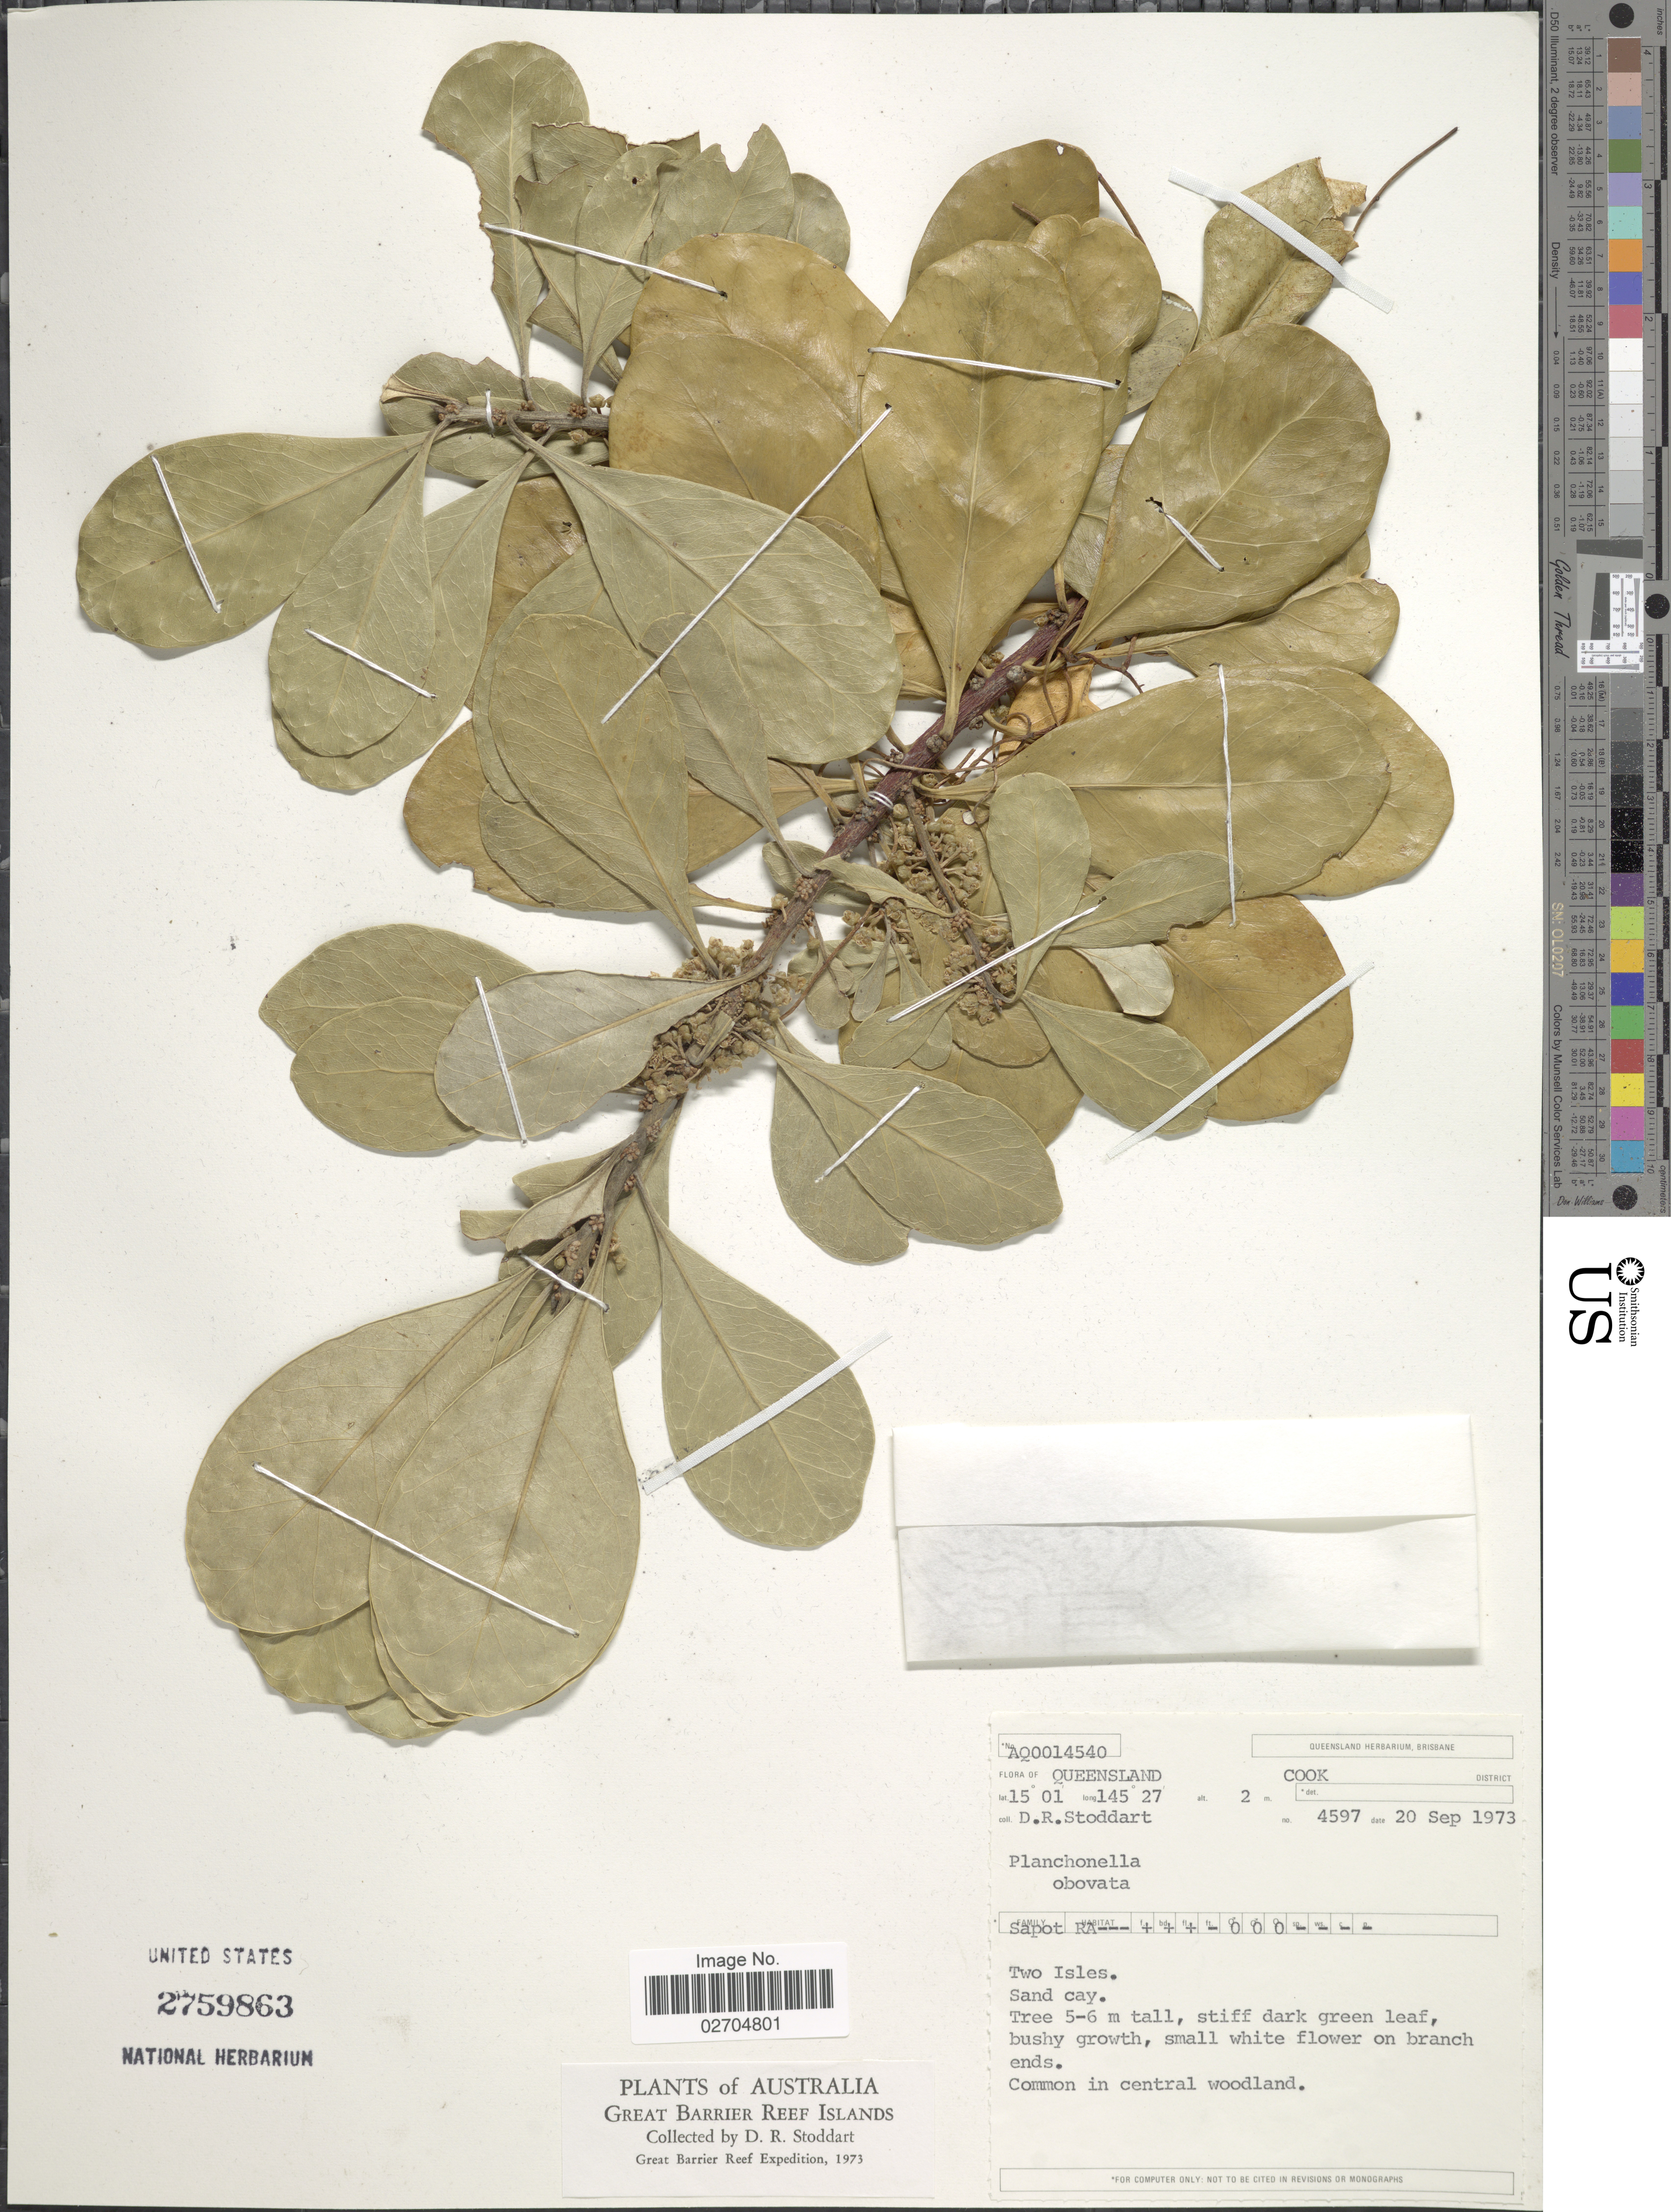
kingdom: Plantae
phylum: Tracheophyta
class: Magnoliopsida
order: Ericales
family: Sapotaceae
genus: Planchonella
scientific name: Planchonella obovata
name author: (R. Br.) Pierre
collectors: D. R. Stoddart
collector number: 4597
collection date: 1973-09-20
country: Australia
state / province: Queensland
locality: Cook District. Great Barrier Reef Islands. Two Isles.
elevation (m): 2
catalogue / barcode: US 2759863